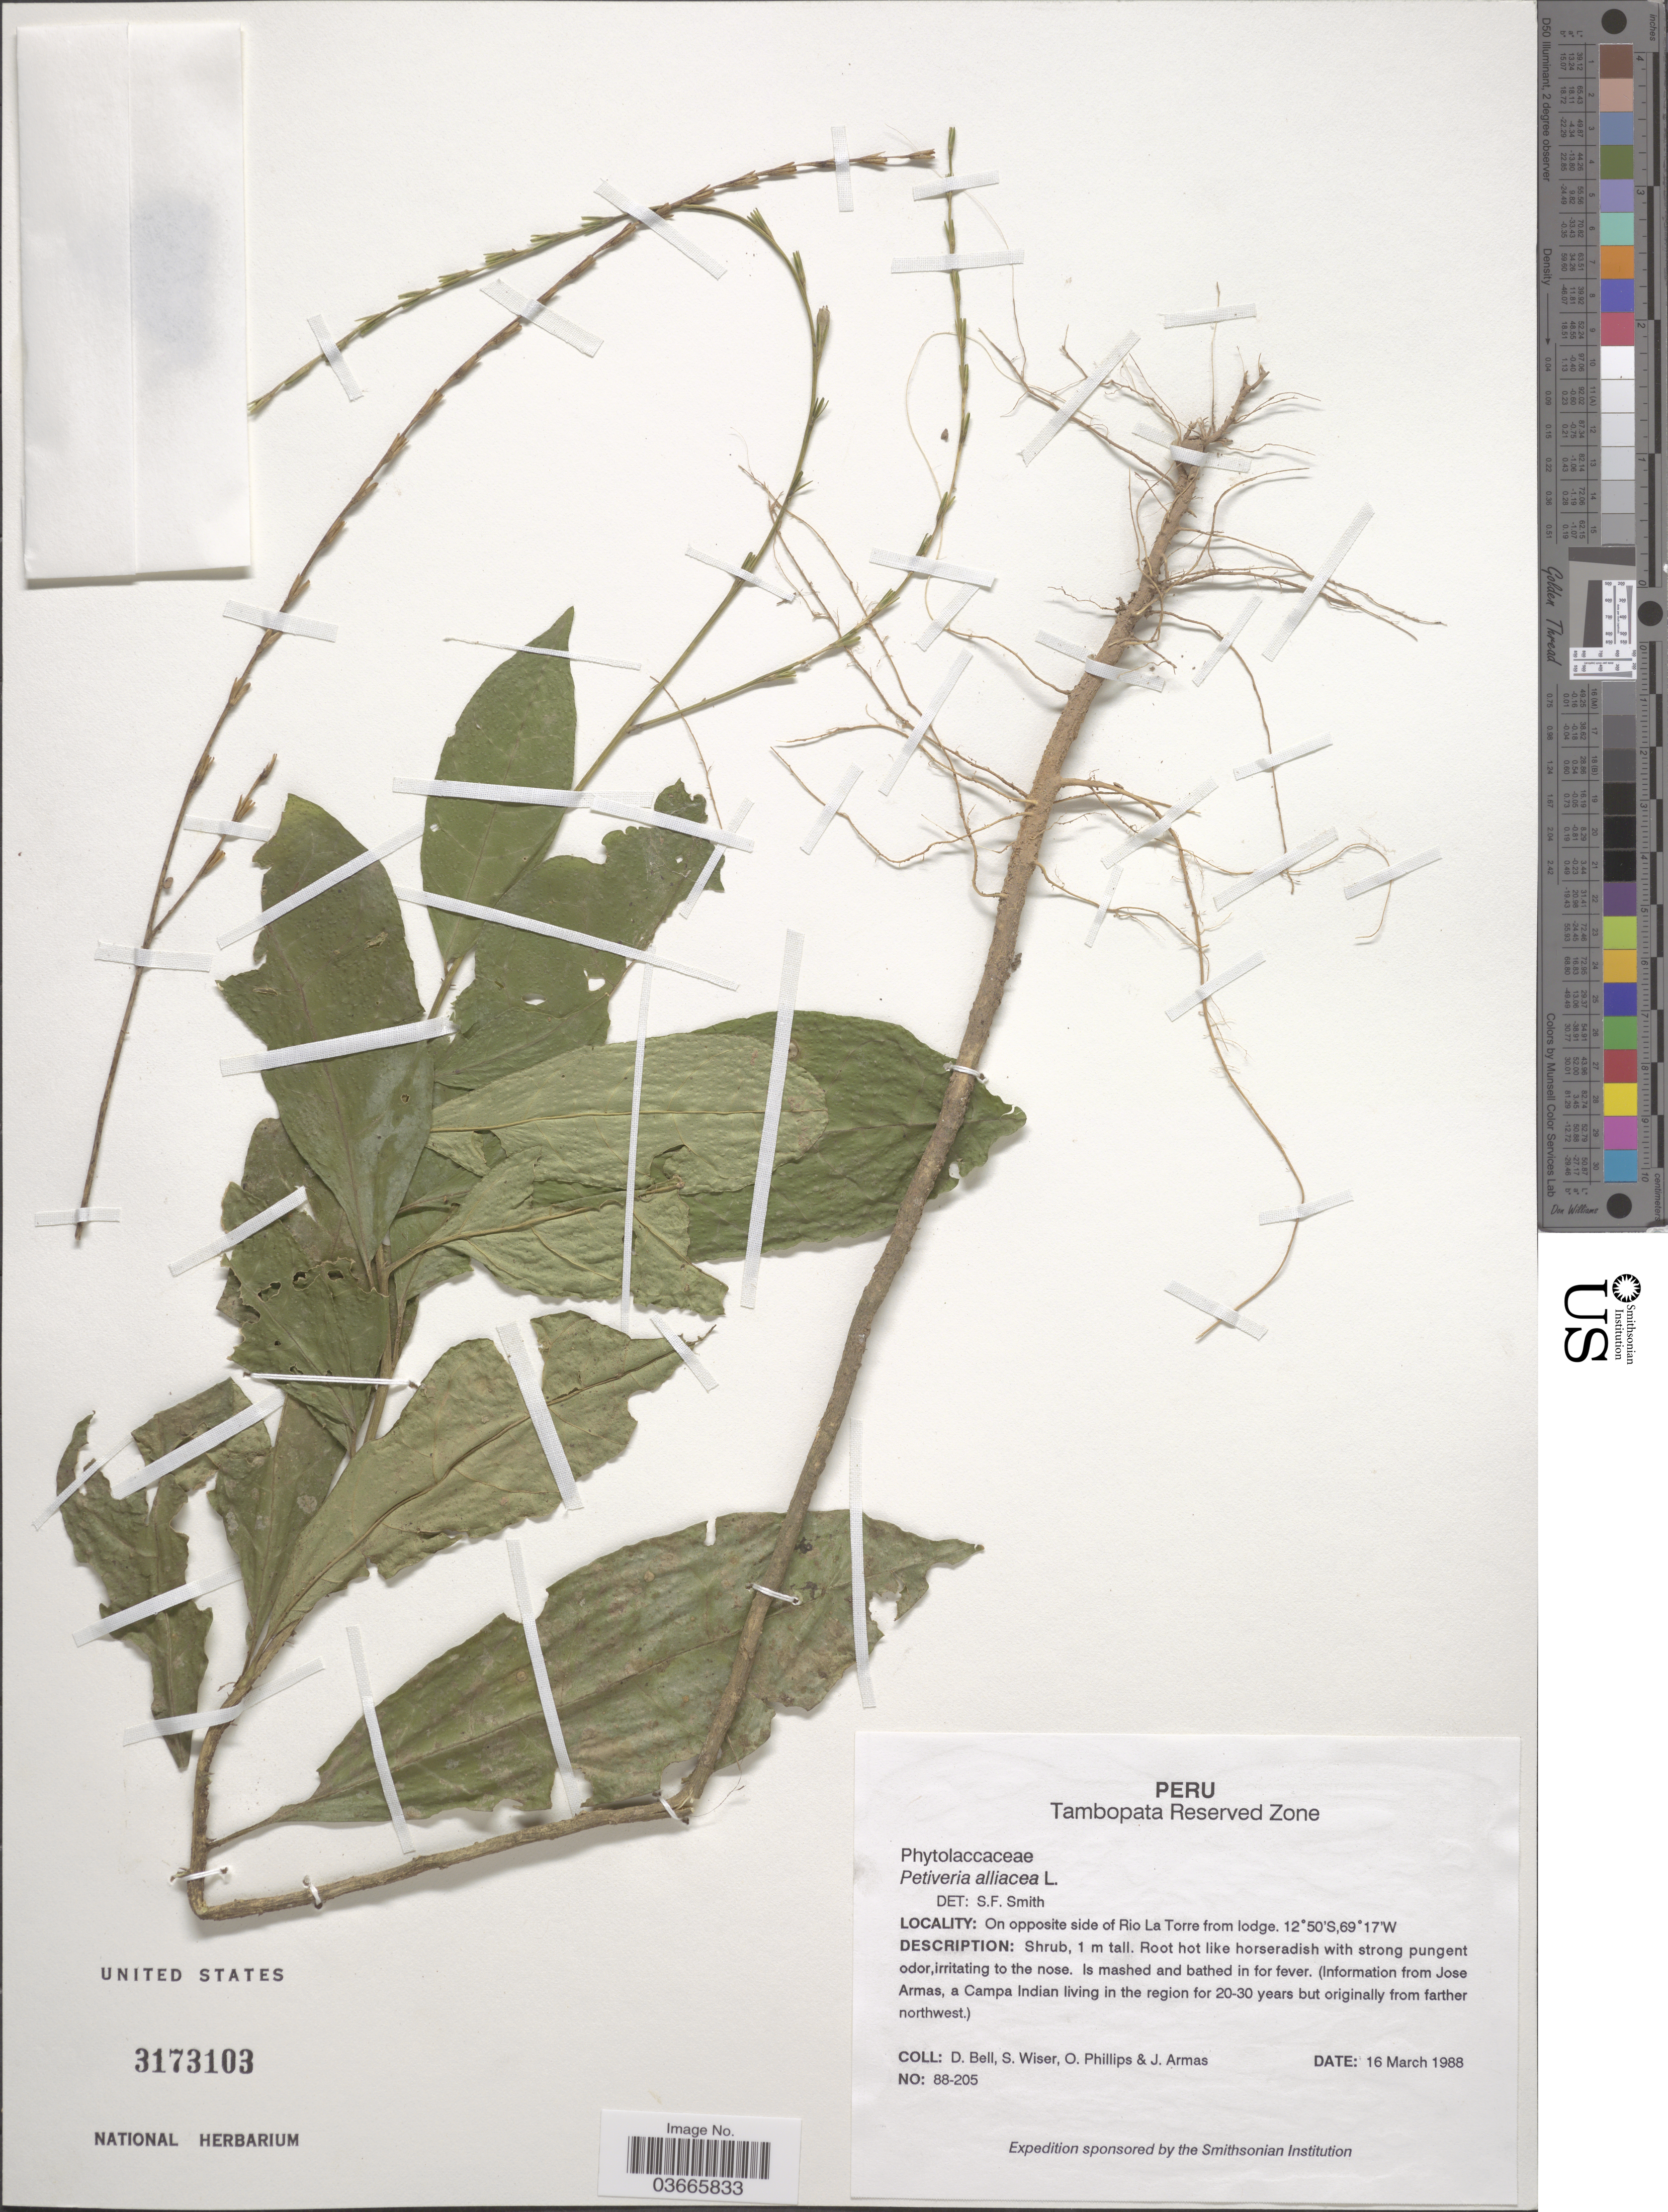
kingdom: Plantae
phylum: Tracheophyta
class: Magnoliopsida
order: Caryophyllales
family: Phytolaccaceae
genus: Petiveria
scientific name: Petiveria alliacea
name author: L.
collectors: D. A. Bell, S. Wiser, O. Phillips & J. Armas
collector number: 88-205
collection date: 1988-03-16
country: Peru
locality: Tambopata Reserved Zone. On opposite side of Rio La Torre from lodge.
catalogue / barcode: US 3173103